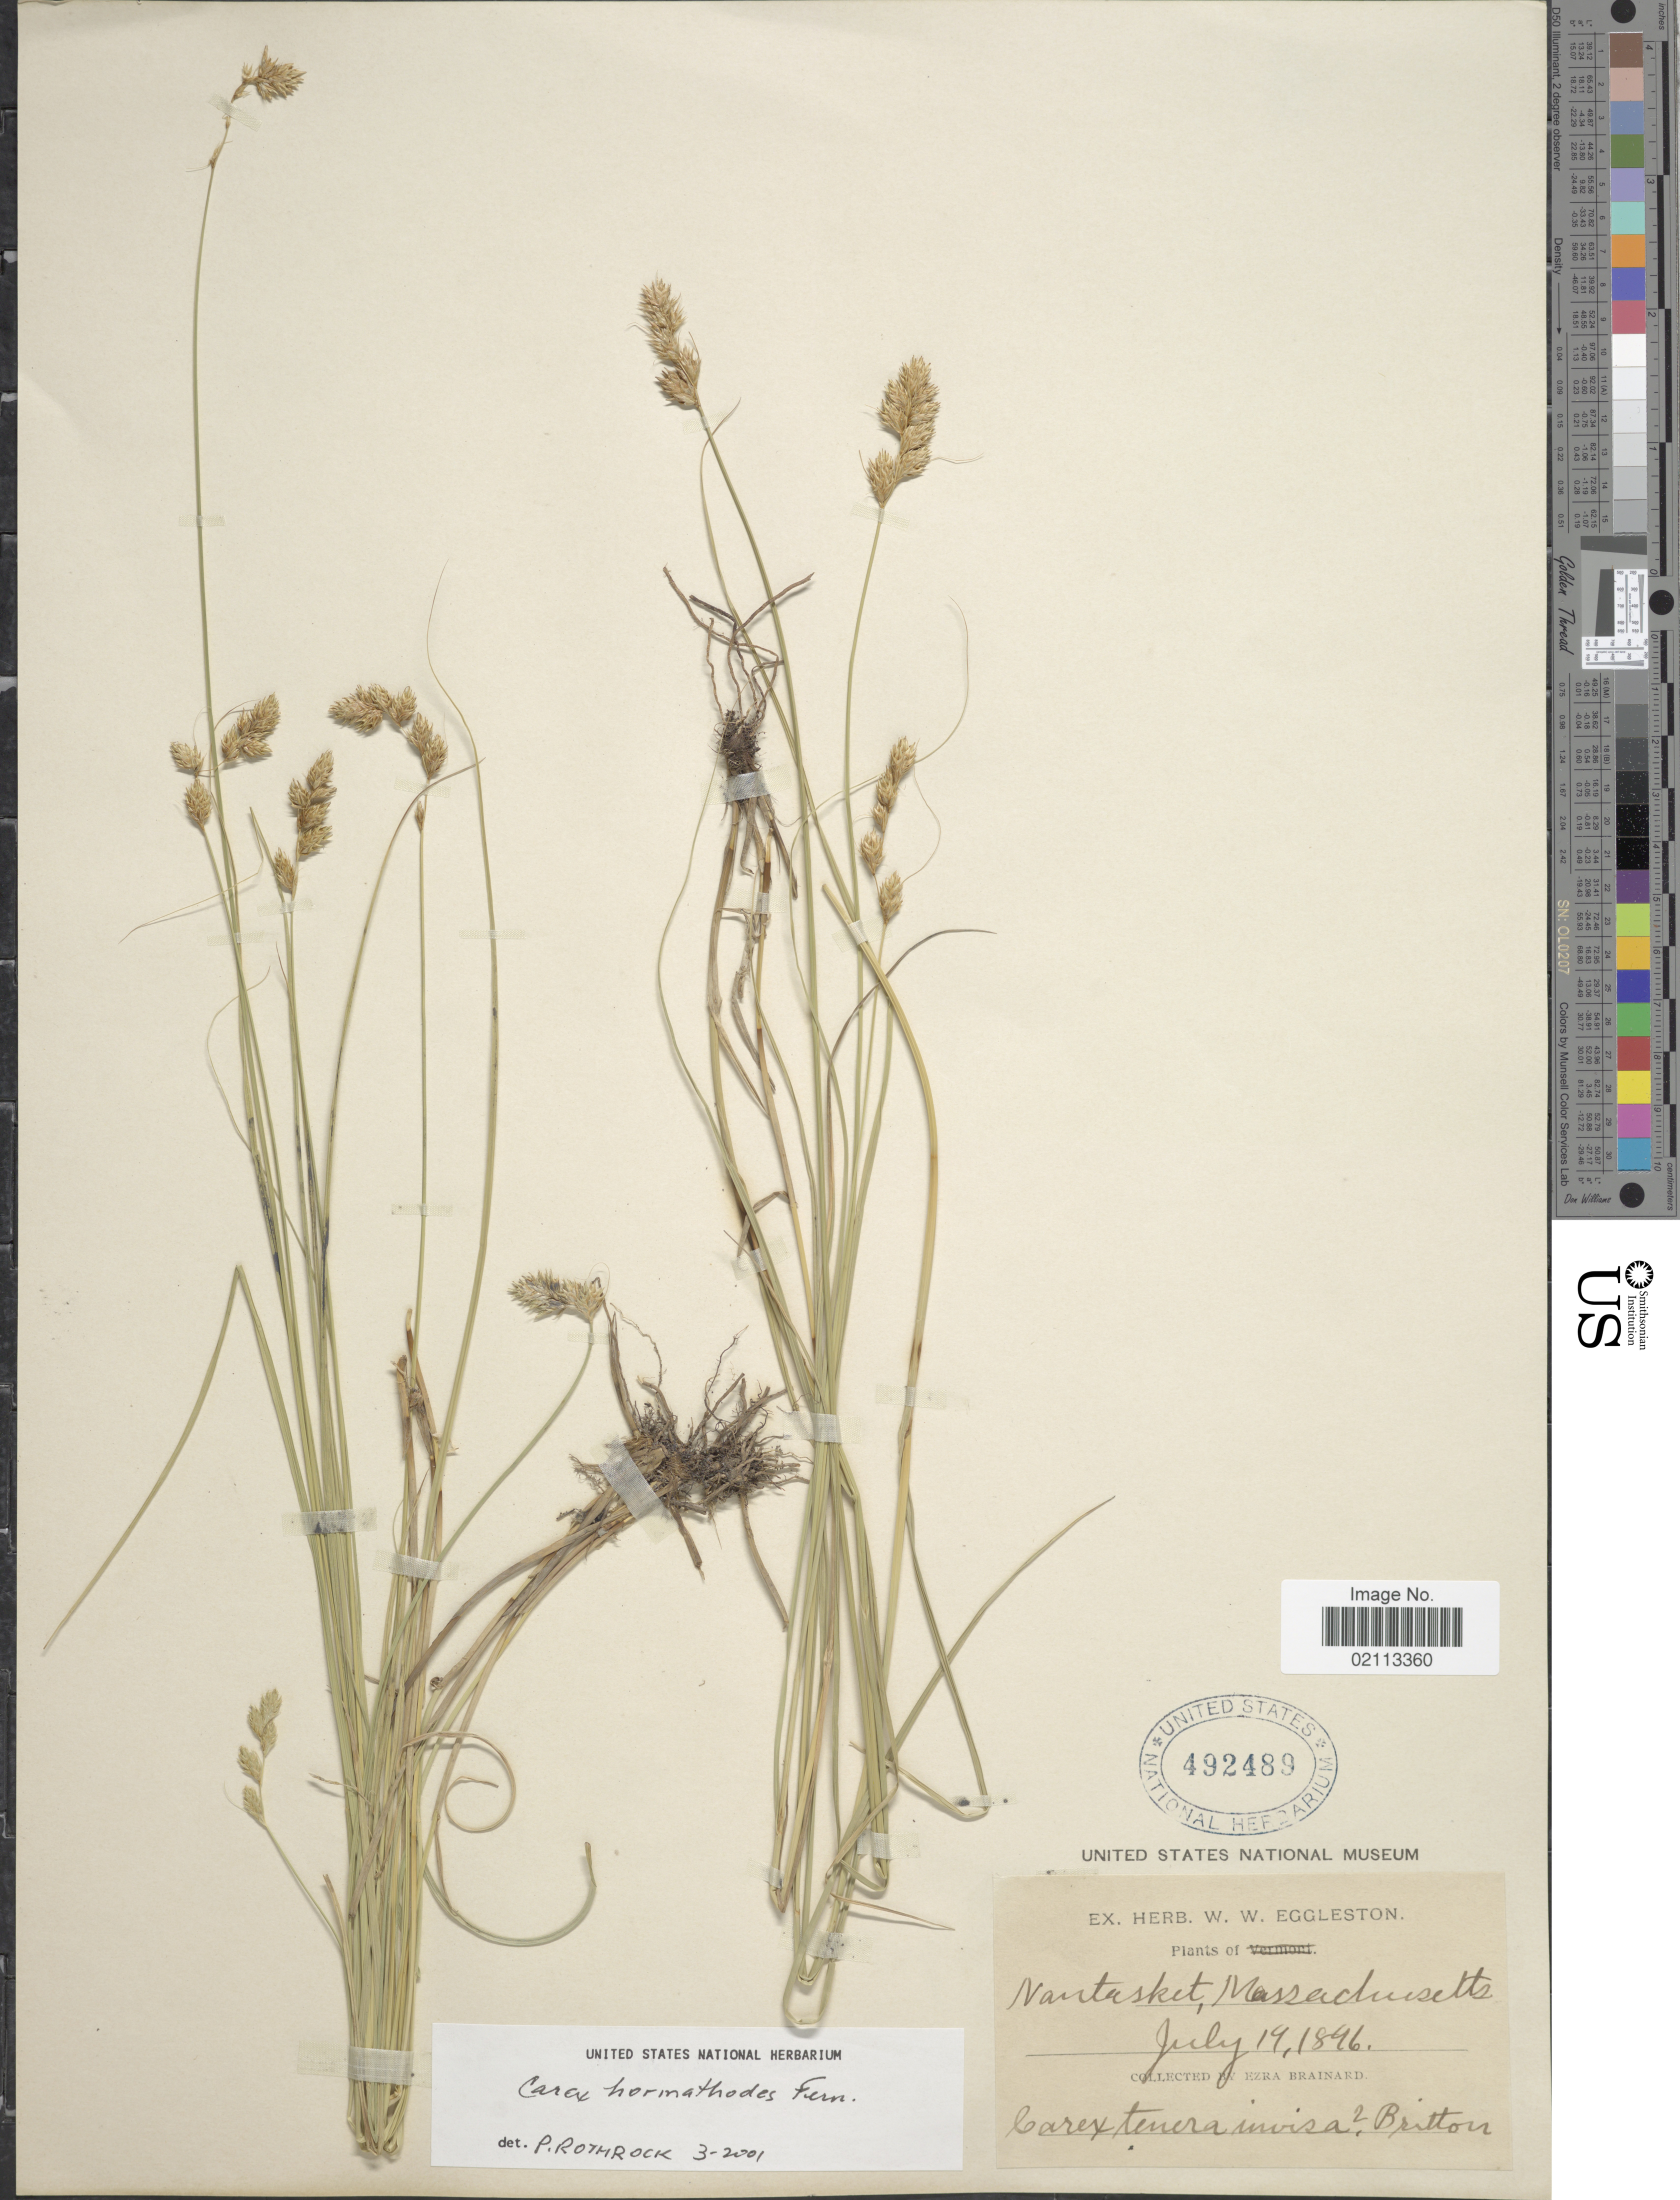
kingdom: Plantae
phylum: Tracheophyta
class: Liliopsida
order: Poales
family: Cyperaceae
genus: Carex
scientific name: Carex hormathodes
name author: Fernald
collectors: E. Brainerd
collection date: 1896-07-19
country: United States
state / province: Massachusetts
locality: Nantasket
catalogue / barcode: US 492489